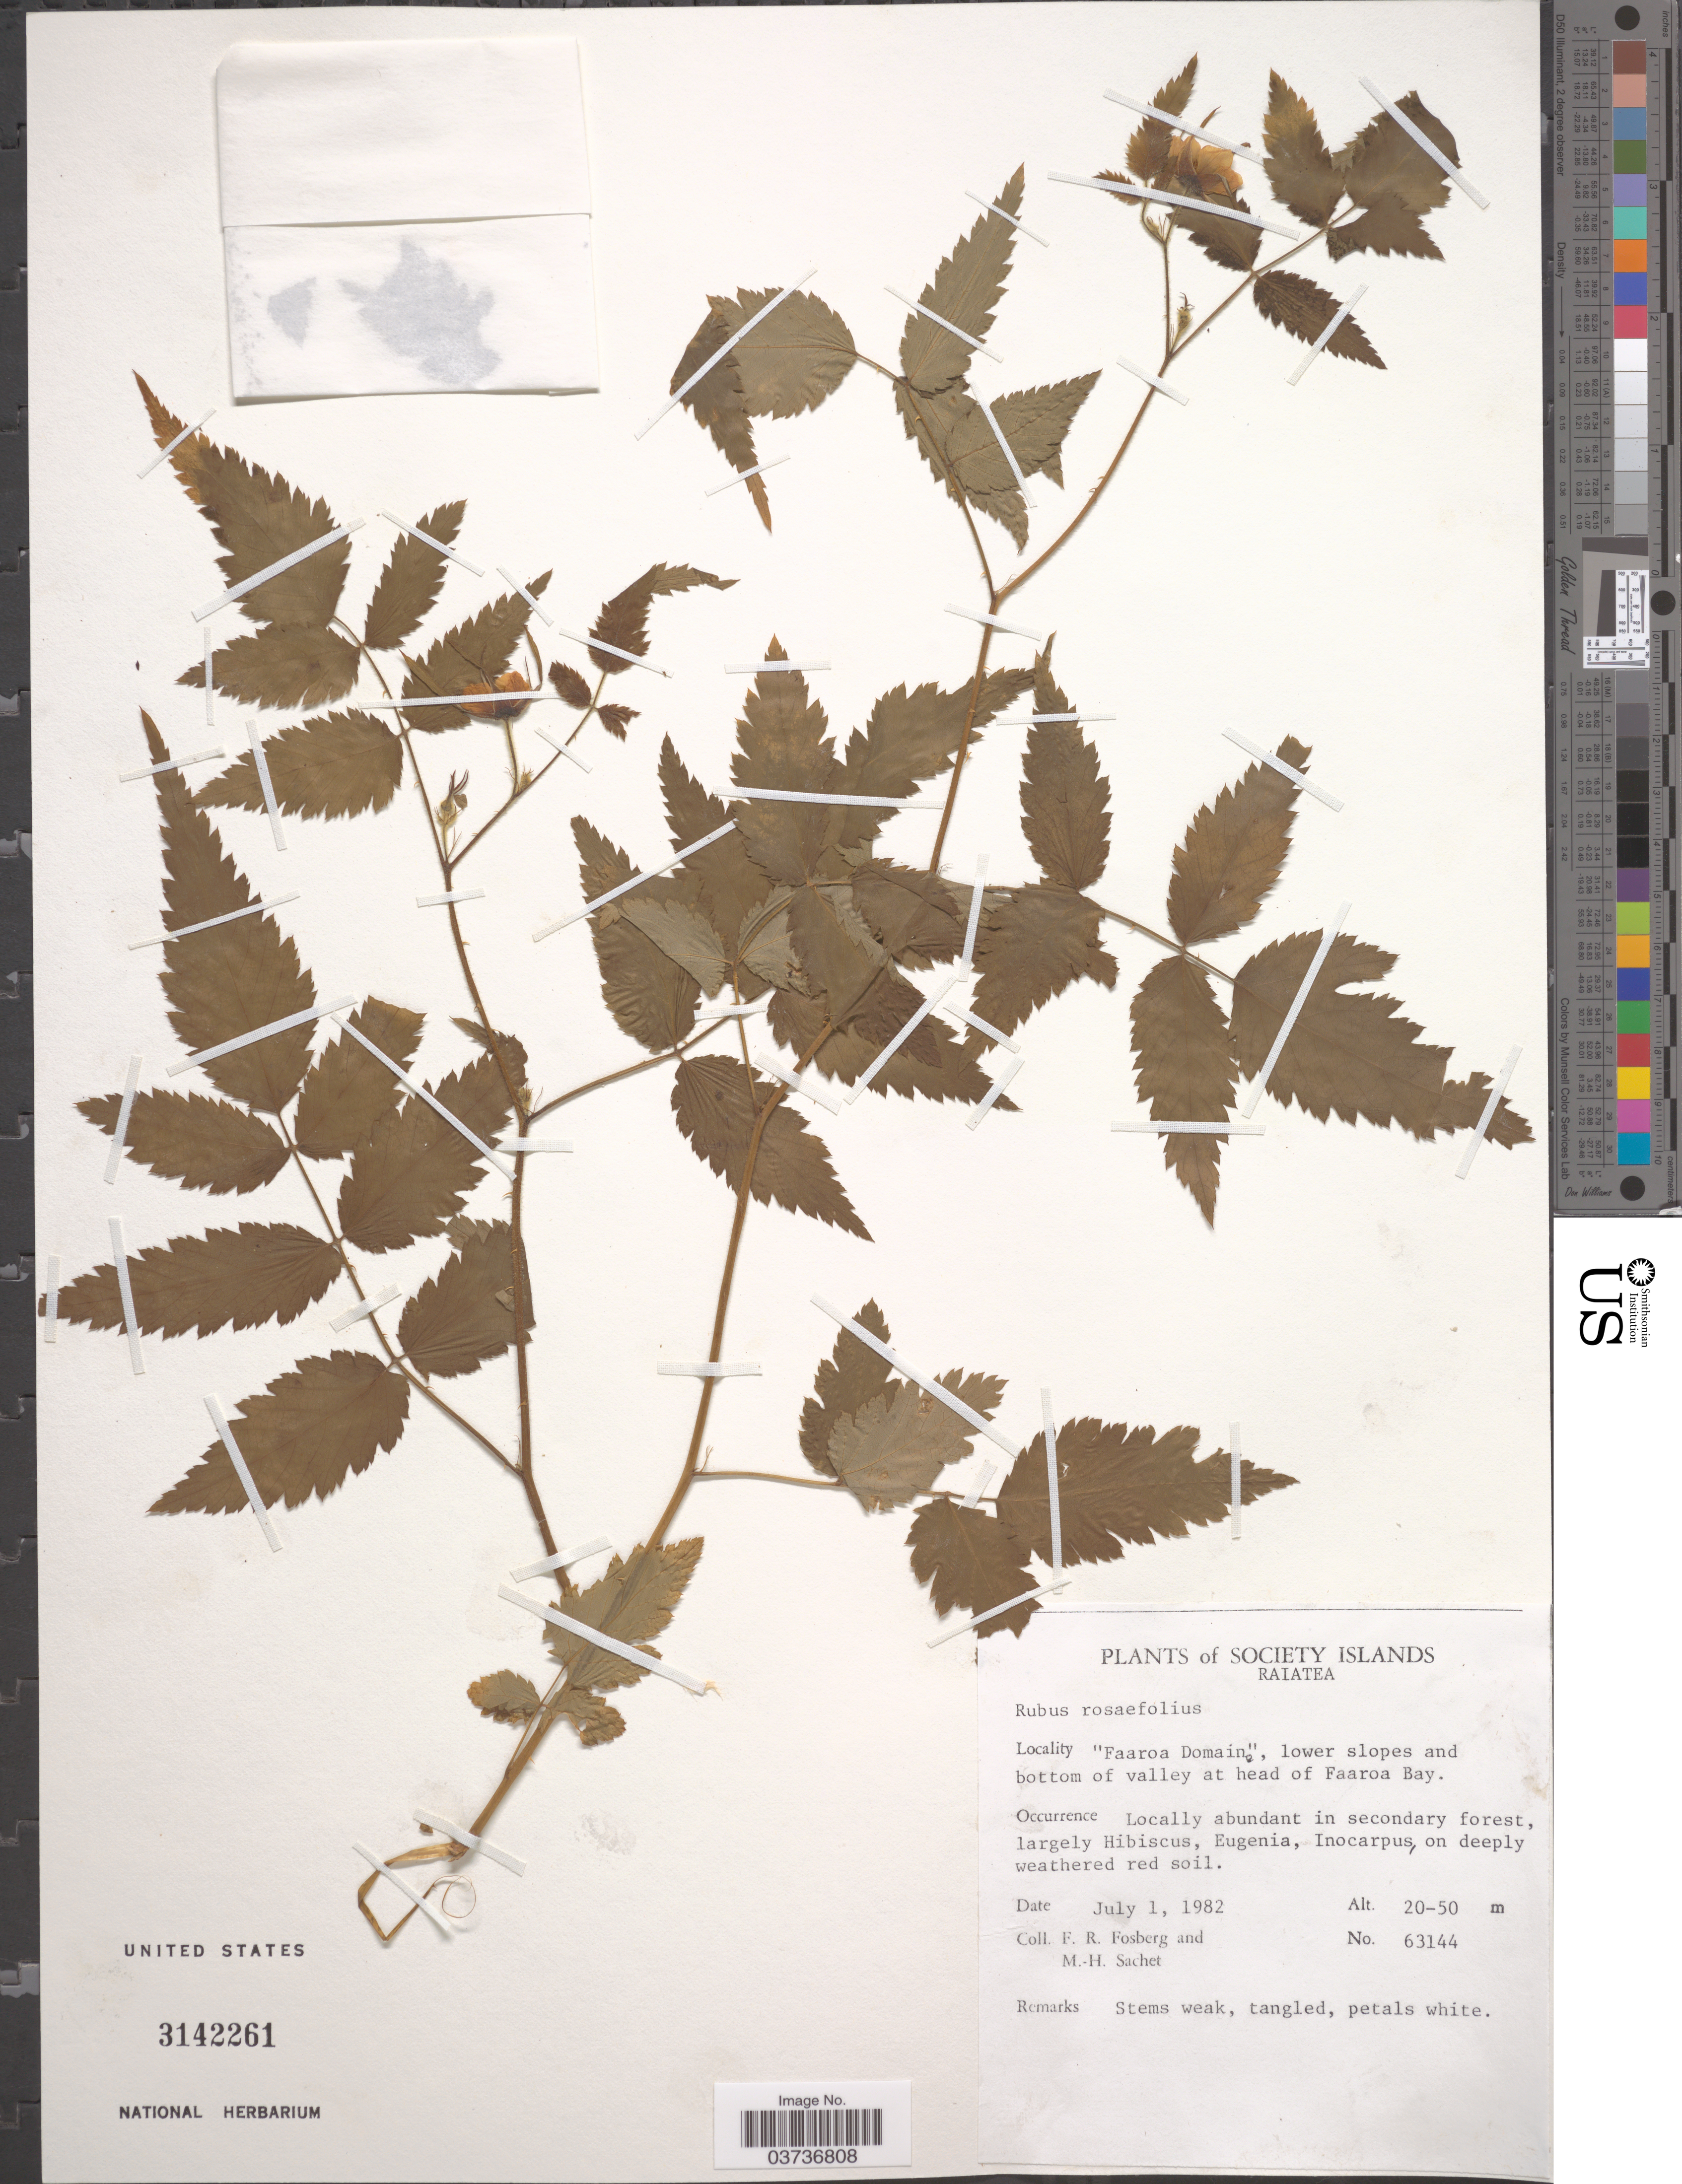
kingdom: Plantae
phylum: Tracheophyta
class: Magnoliopsida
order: Rosales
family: Rosaceae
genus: Rubus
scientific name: Rubus rosaefolius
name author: Sm.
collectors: F. R. Fosberg & M.-H. Sachet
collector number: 63144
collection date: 1982-07-01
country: French Polynesia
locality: Society Islands. Raiatea. "Faaroa Domain", lower slopes and bottom of valley at head of Faaroa Bay.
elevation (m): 20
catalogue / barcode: US 3142261